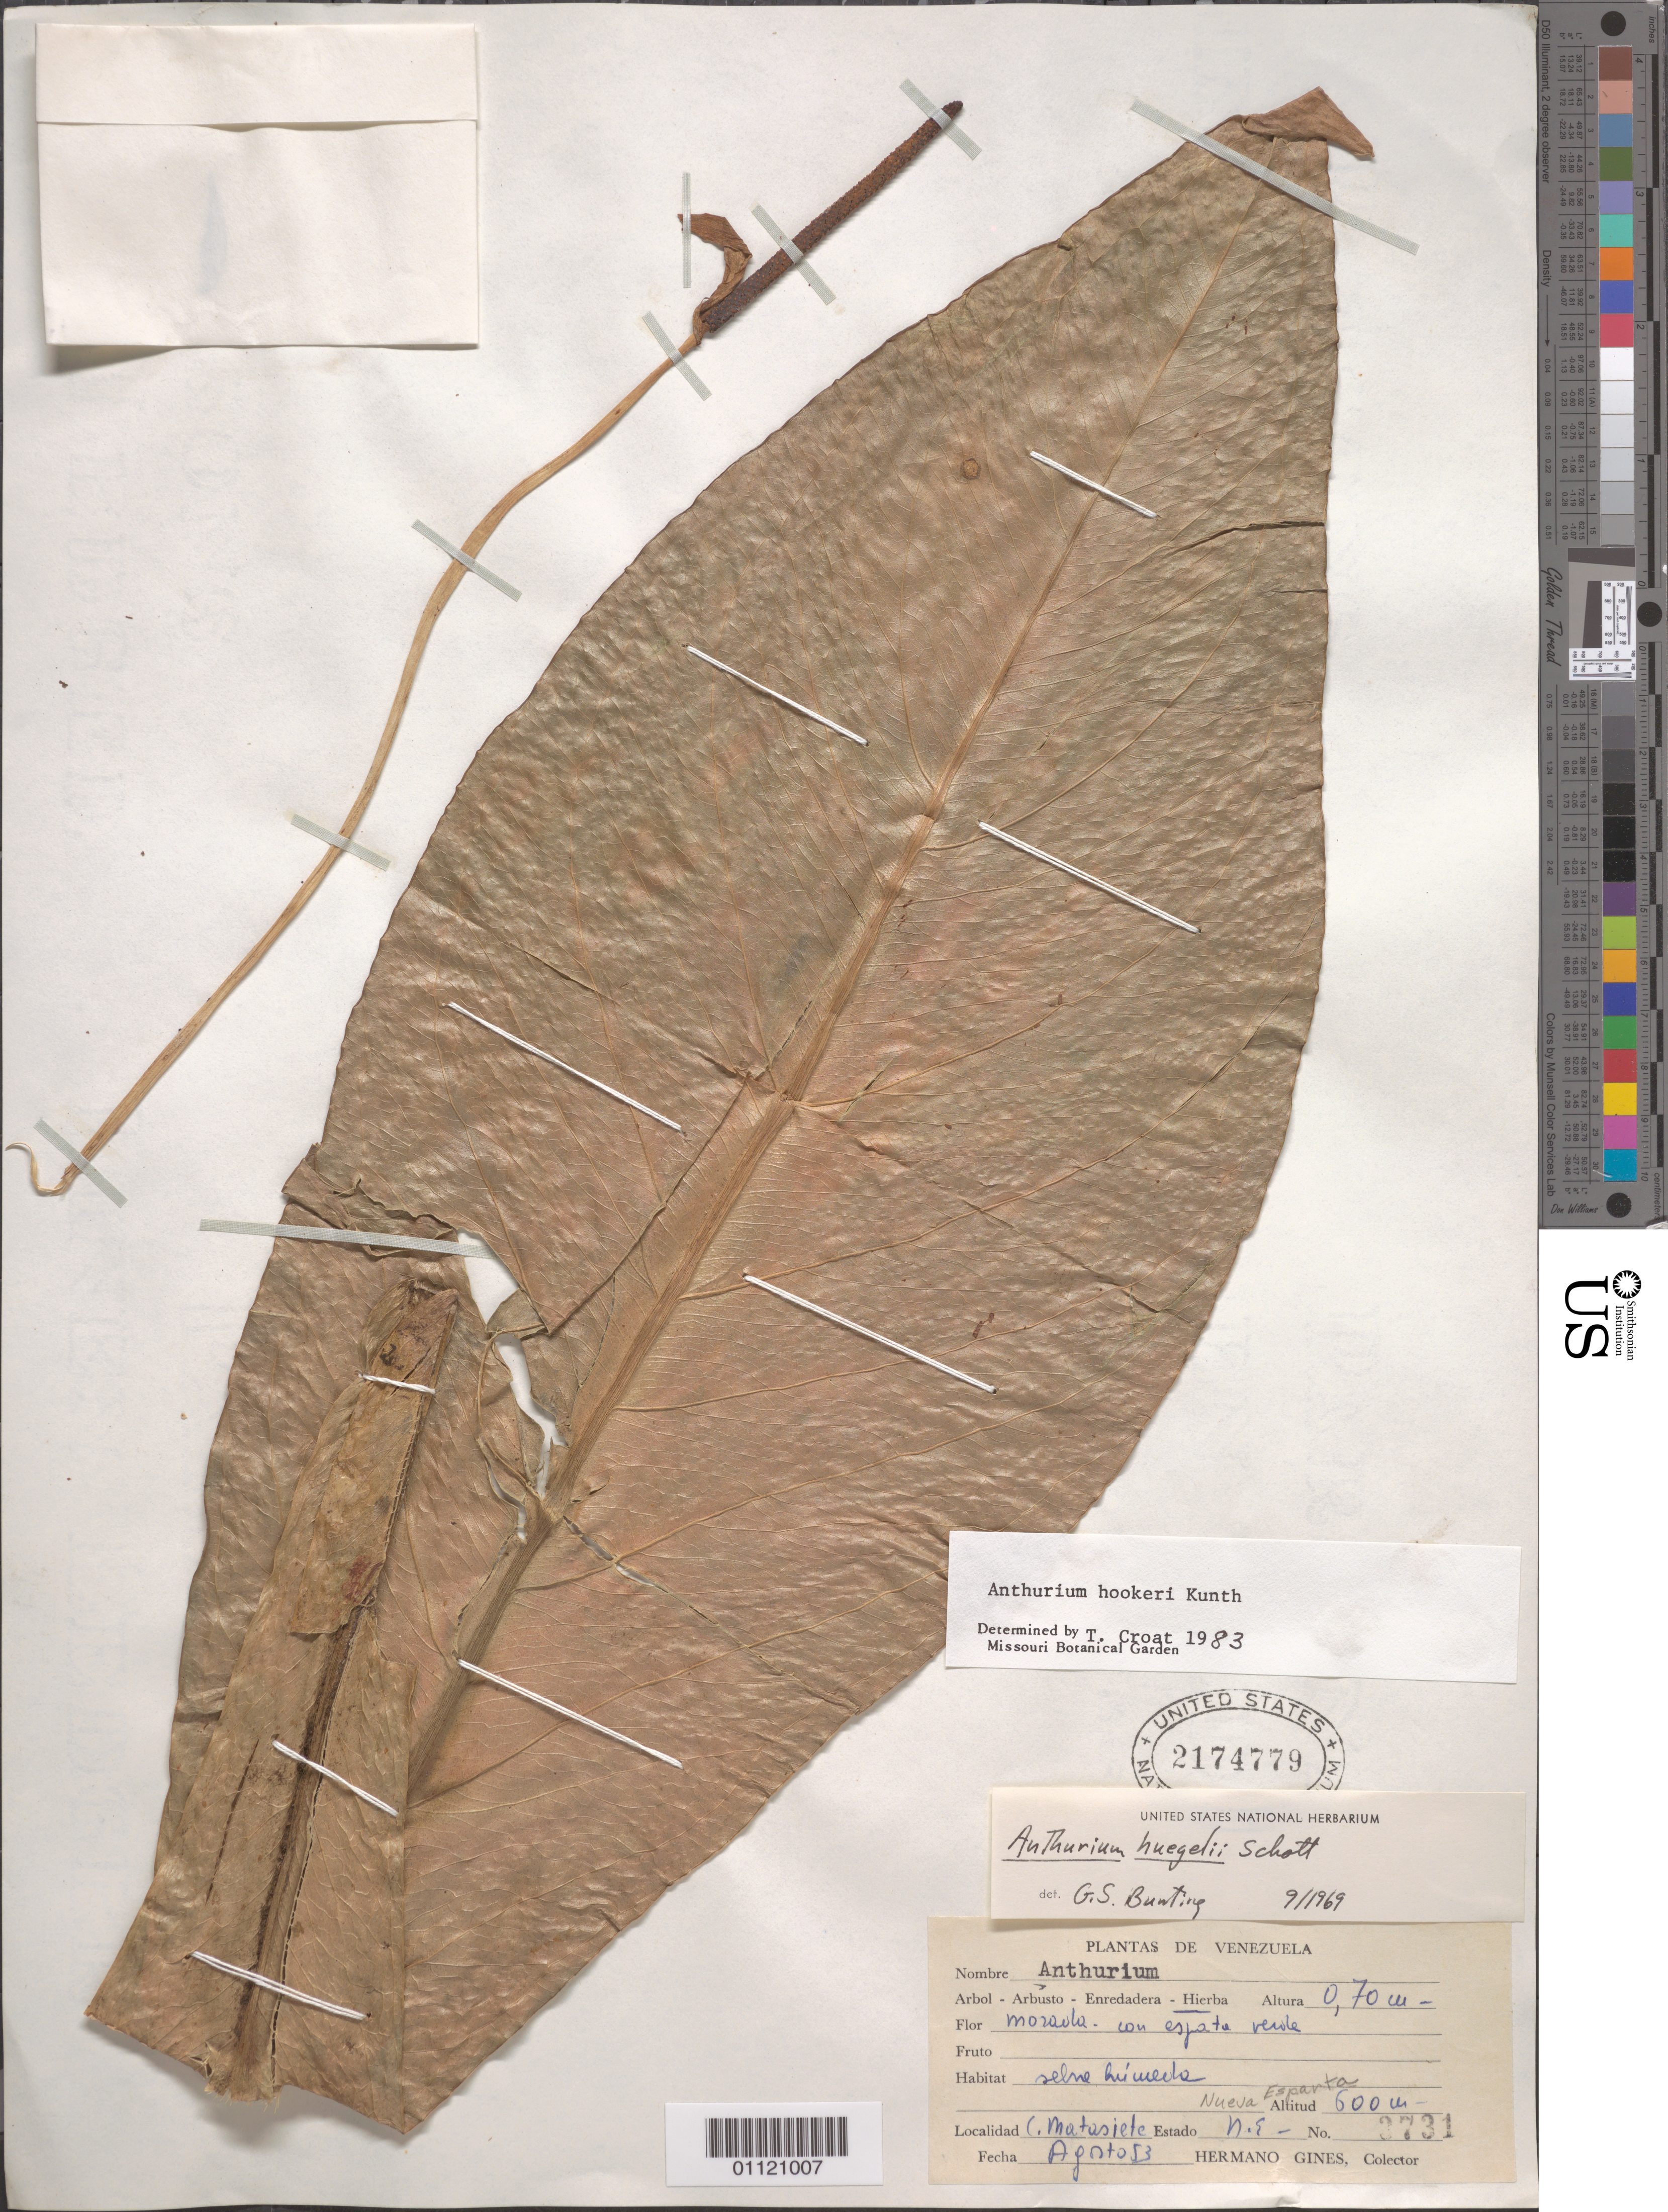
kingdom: Plantae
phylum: Tracheophyta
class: Liliopsida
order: Alismatales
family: Araceae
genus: Anthurium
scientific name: Anthurium hookeri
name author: Kunth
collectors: Bro. Gines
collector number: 3731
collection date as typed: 01 Aug 1953 to 31 Aug 1953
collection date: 1953-08-01/1953-08-31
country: Venezuela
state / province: Nueva Esparta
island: Margarita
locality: C. Matasiete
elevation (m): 600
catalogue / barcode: US 2174779